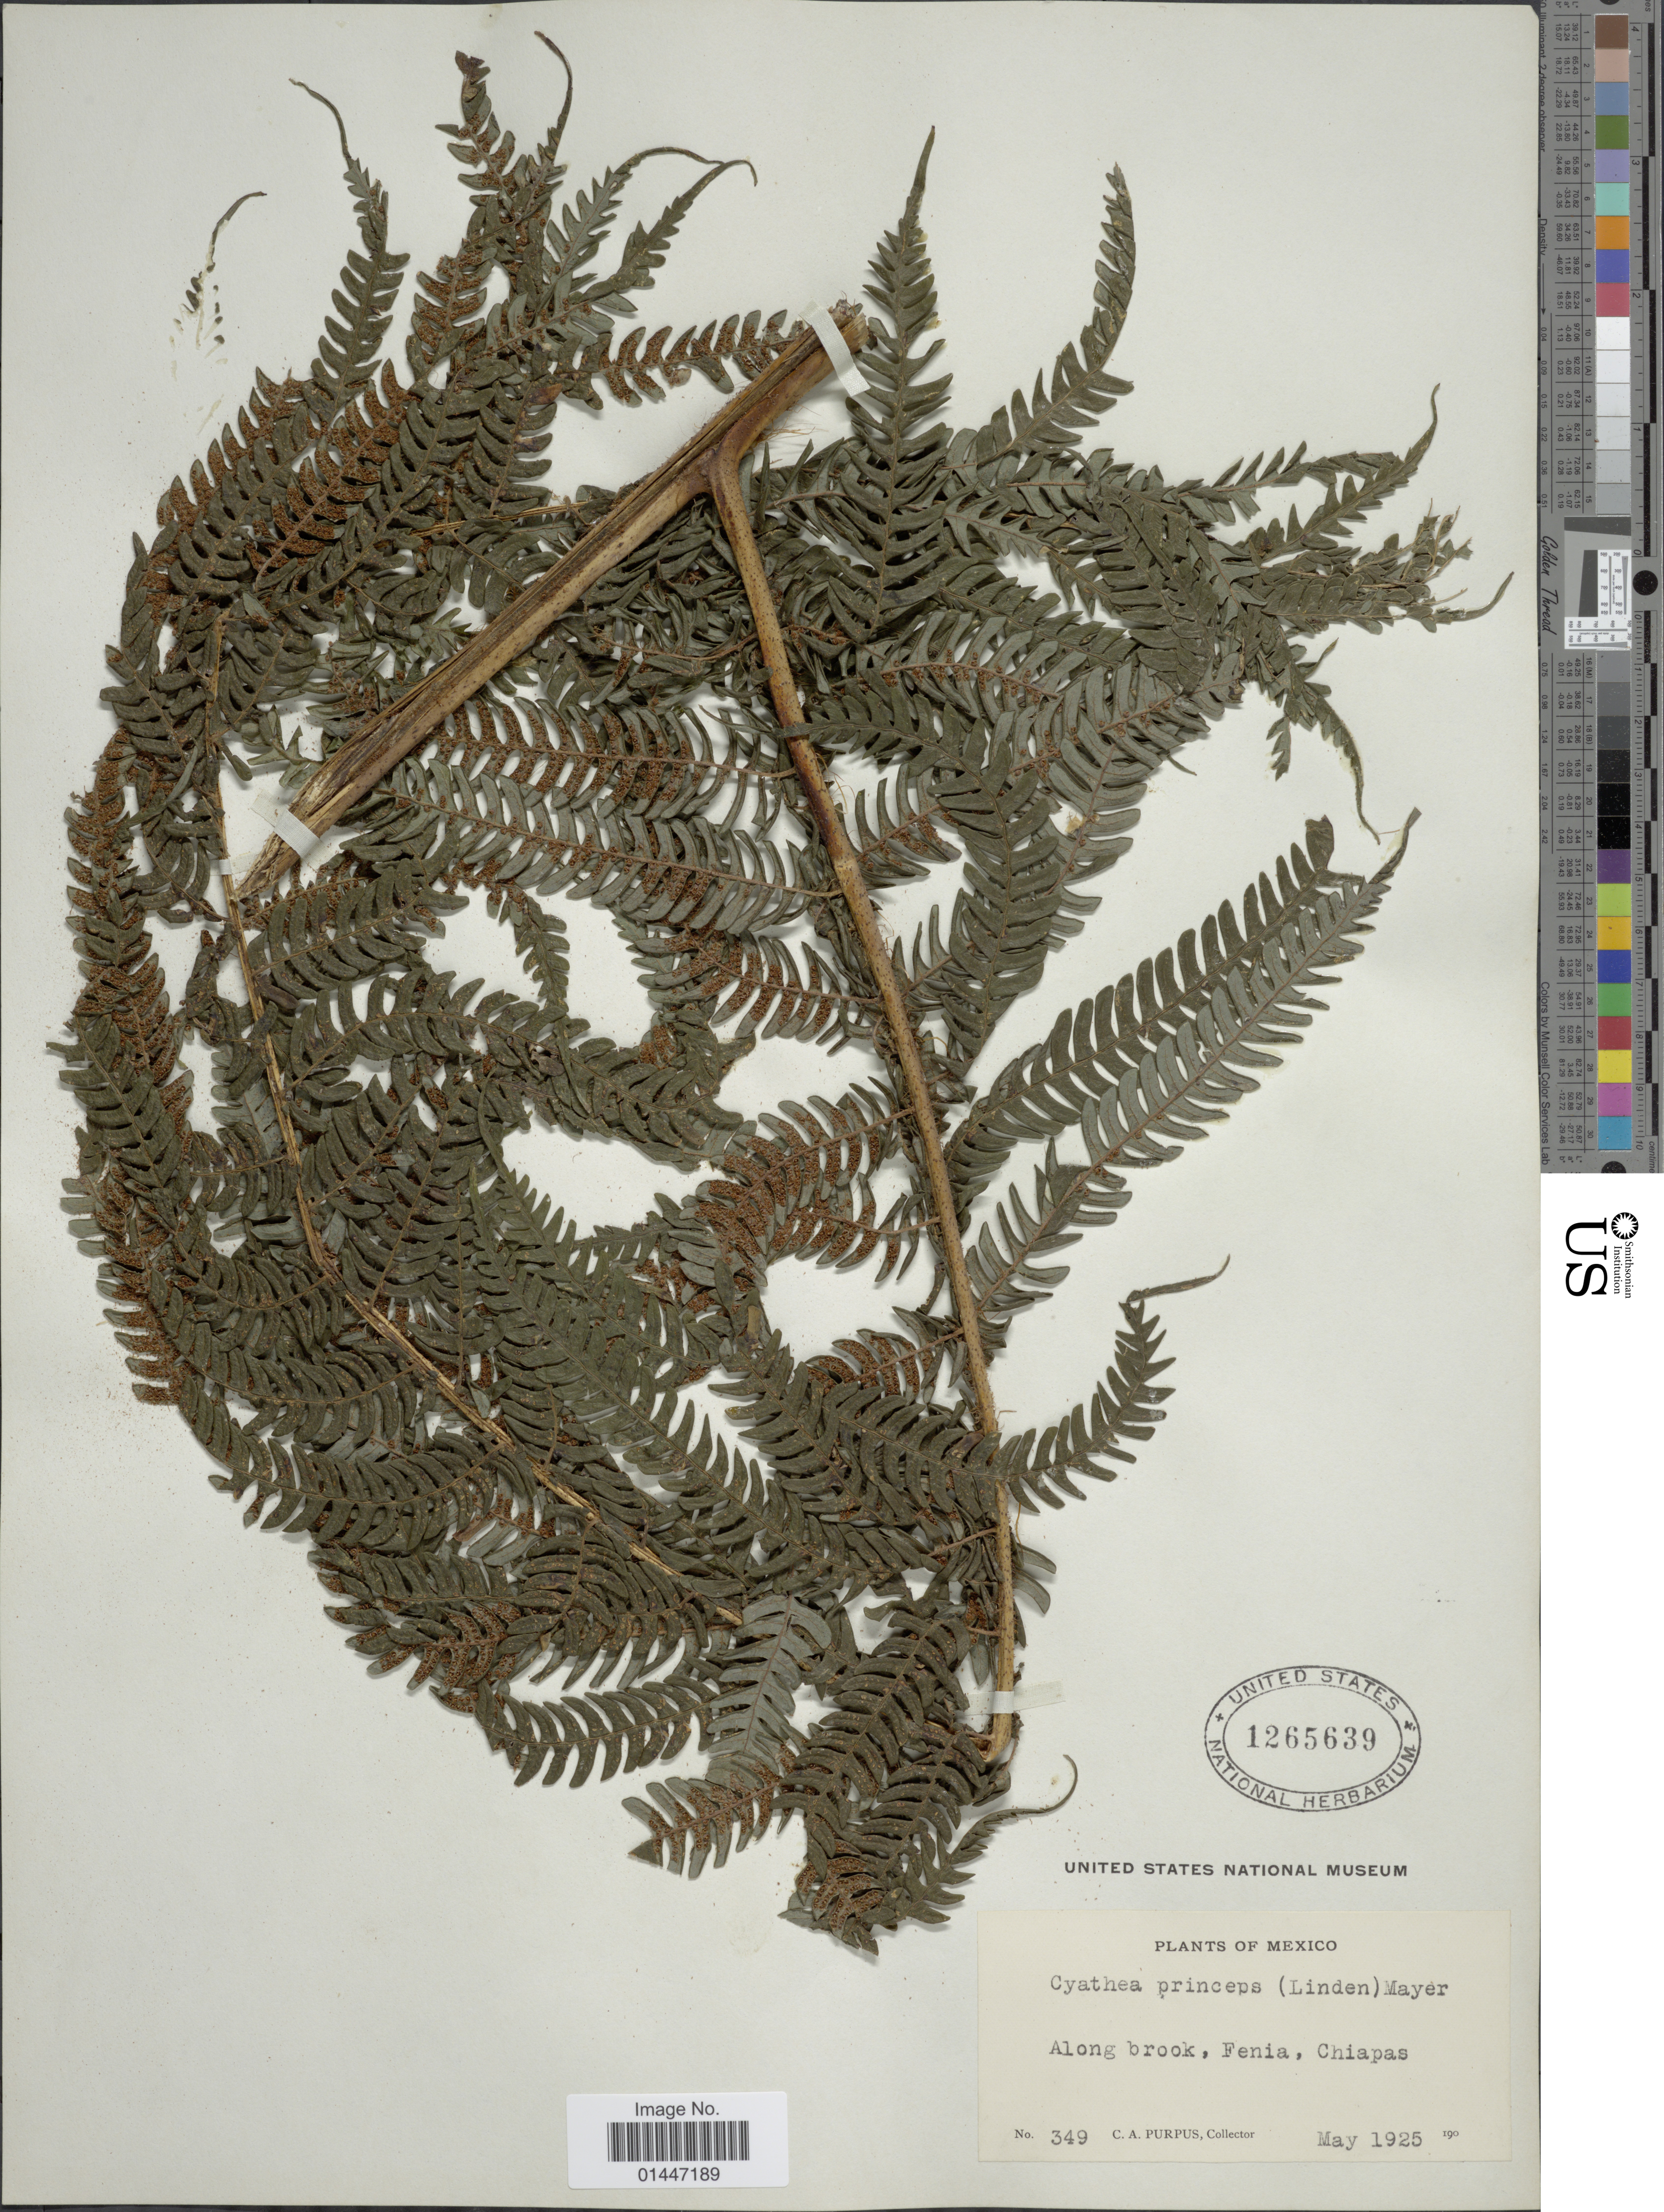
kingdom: Plantae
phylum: Tracheophyta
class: Polypodiopsida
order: Cyatheales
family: Cyatheaceae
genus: Sphaeropteris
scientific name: Sphaeropteris horrida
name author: (Liebm.) R.M. Tryon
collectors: C. A. Purpus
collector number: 349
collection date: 1925-05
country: Mexico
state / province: Chiapas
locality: Along brook, Fenia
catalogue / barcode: US 1265639